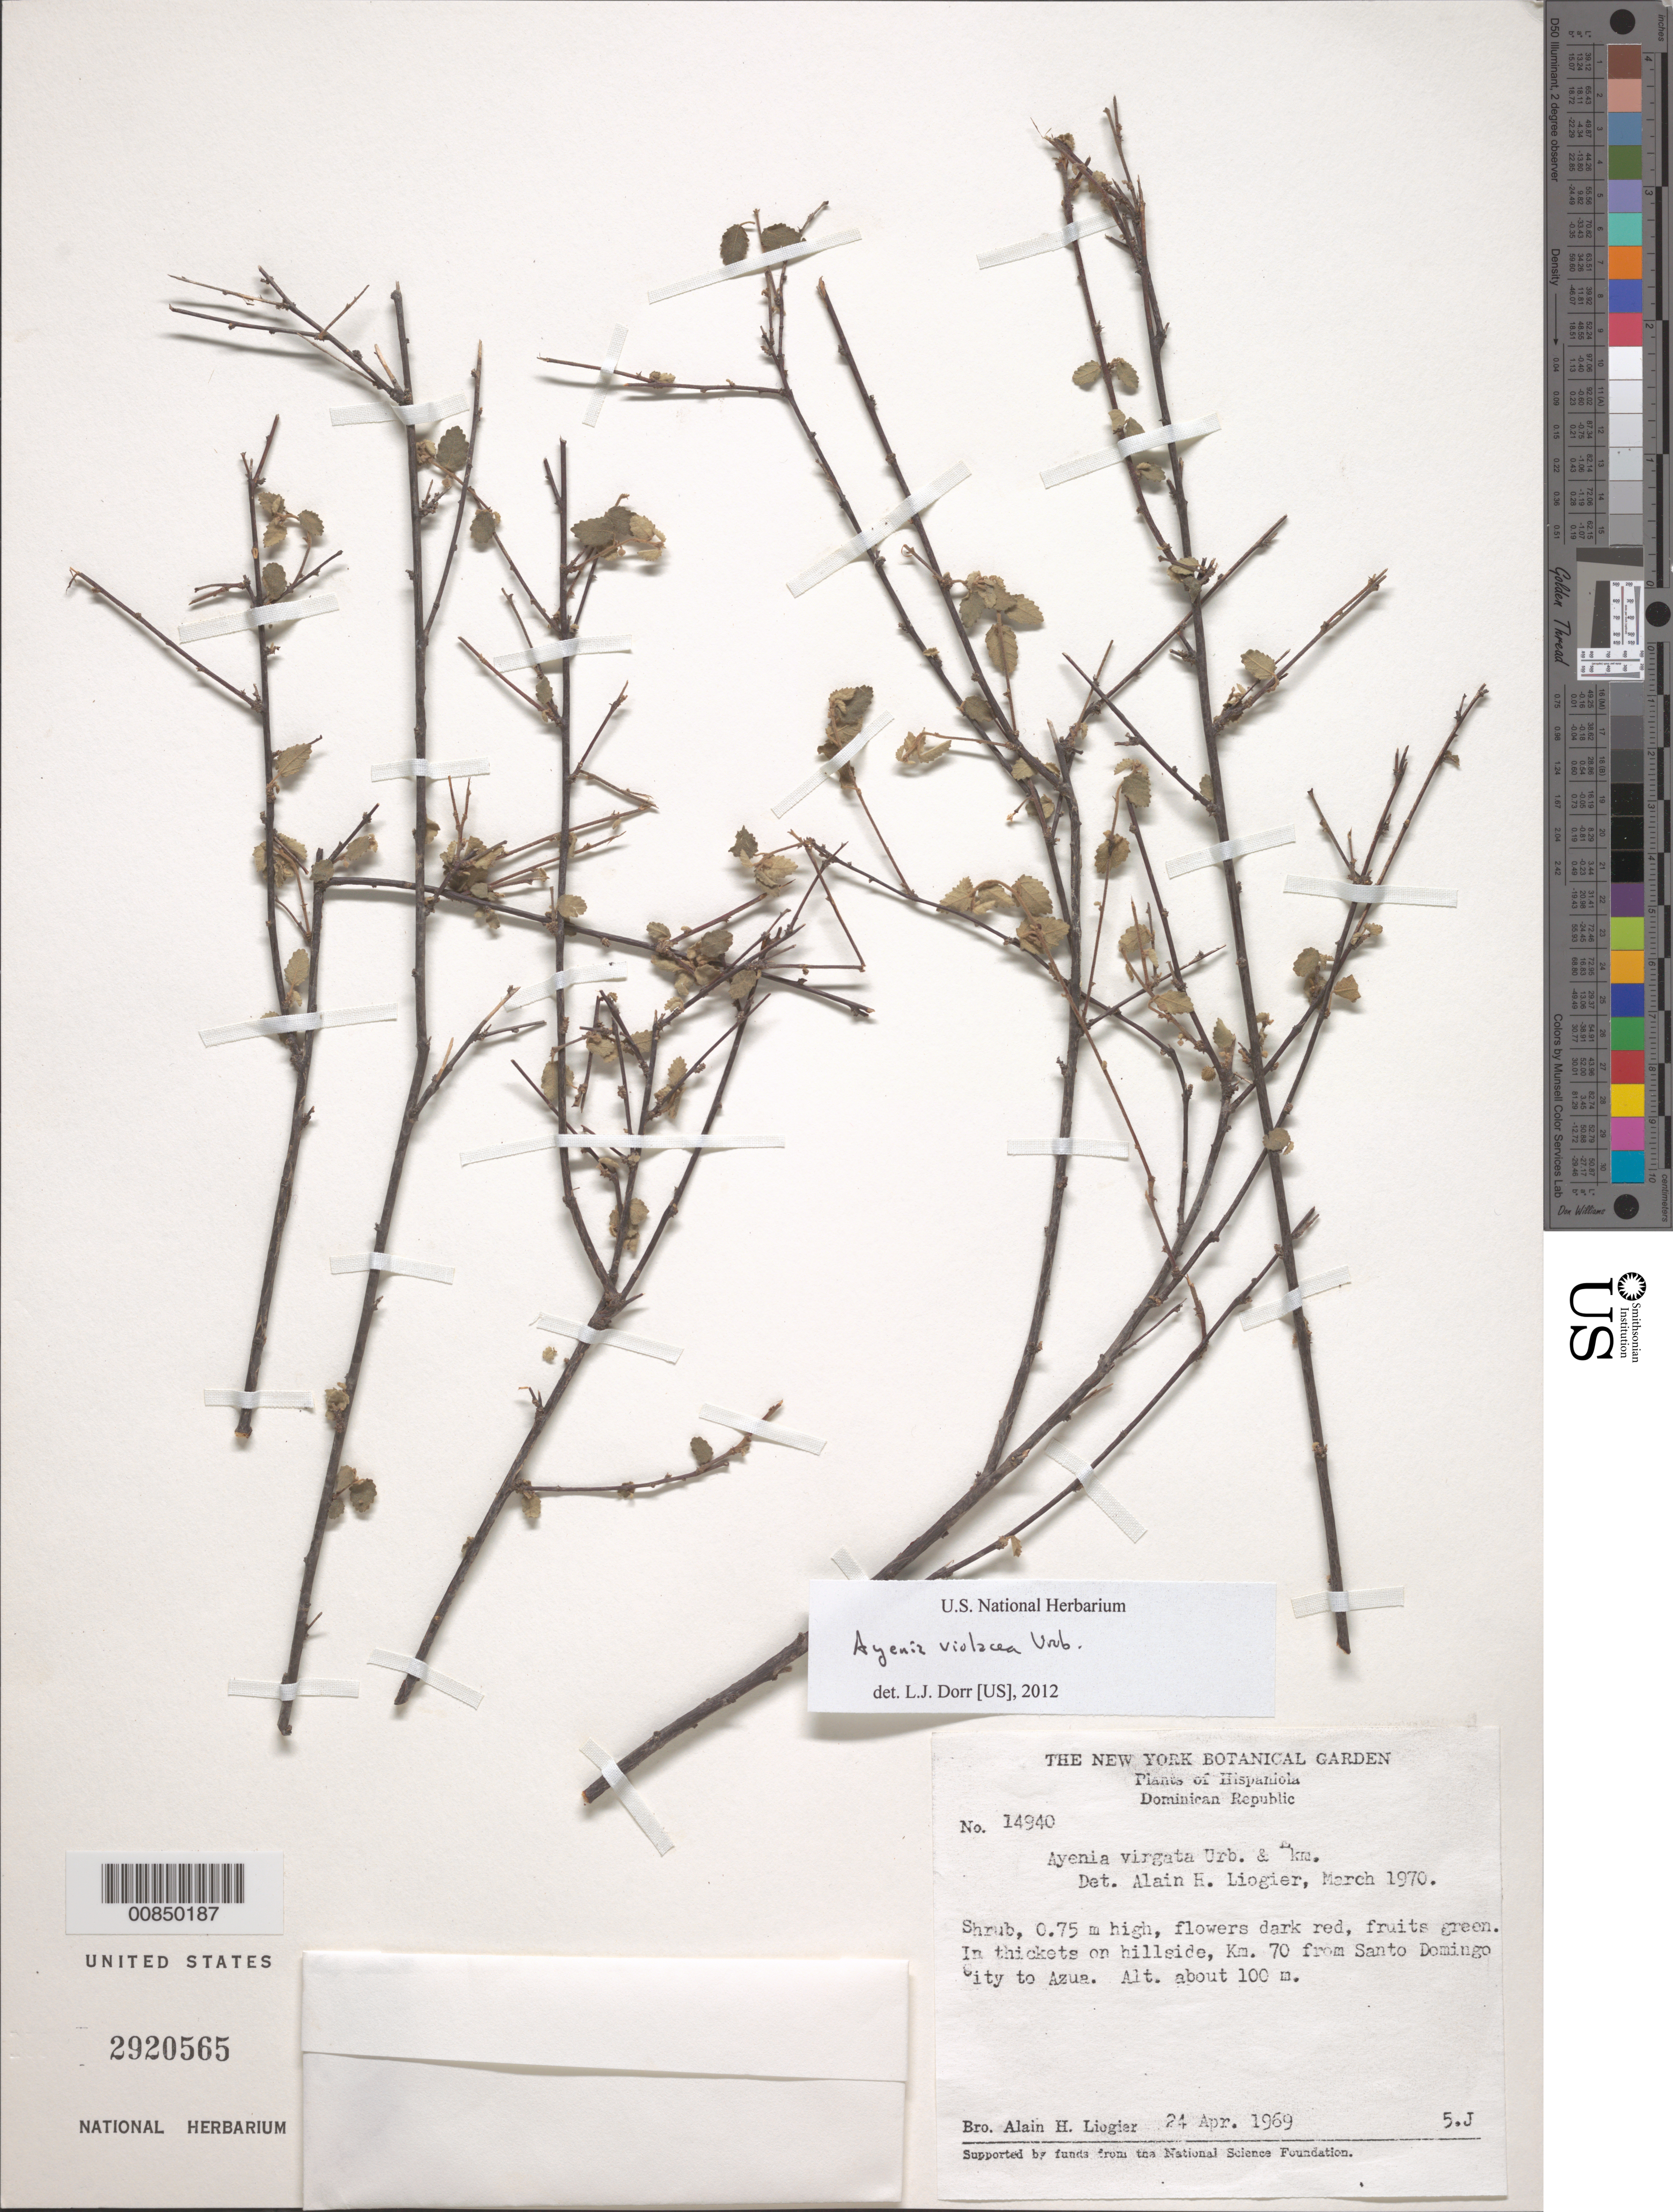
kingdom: Plantae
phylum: Tracheophyta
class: Magnoliopsida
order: Malvales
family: Malvaceae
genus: Ayenia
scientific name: Ayenia violacea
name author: Urb.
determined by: Dorr, L. J., (BOT), Smithsonian Institution - National Museum of Natural History (UNITED STATES)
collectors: A. H. Liogier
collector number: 14940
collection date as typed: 24 Apr 1969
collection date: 1969-04-24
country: Dominican Republic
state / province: Distrito Nacional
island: Hispaniola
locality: Km. 70 from Santo Domingo City to Azua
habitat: In thickets on hillside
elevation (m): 100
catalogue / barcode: US 2920565